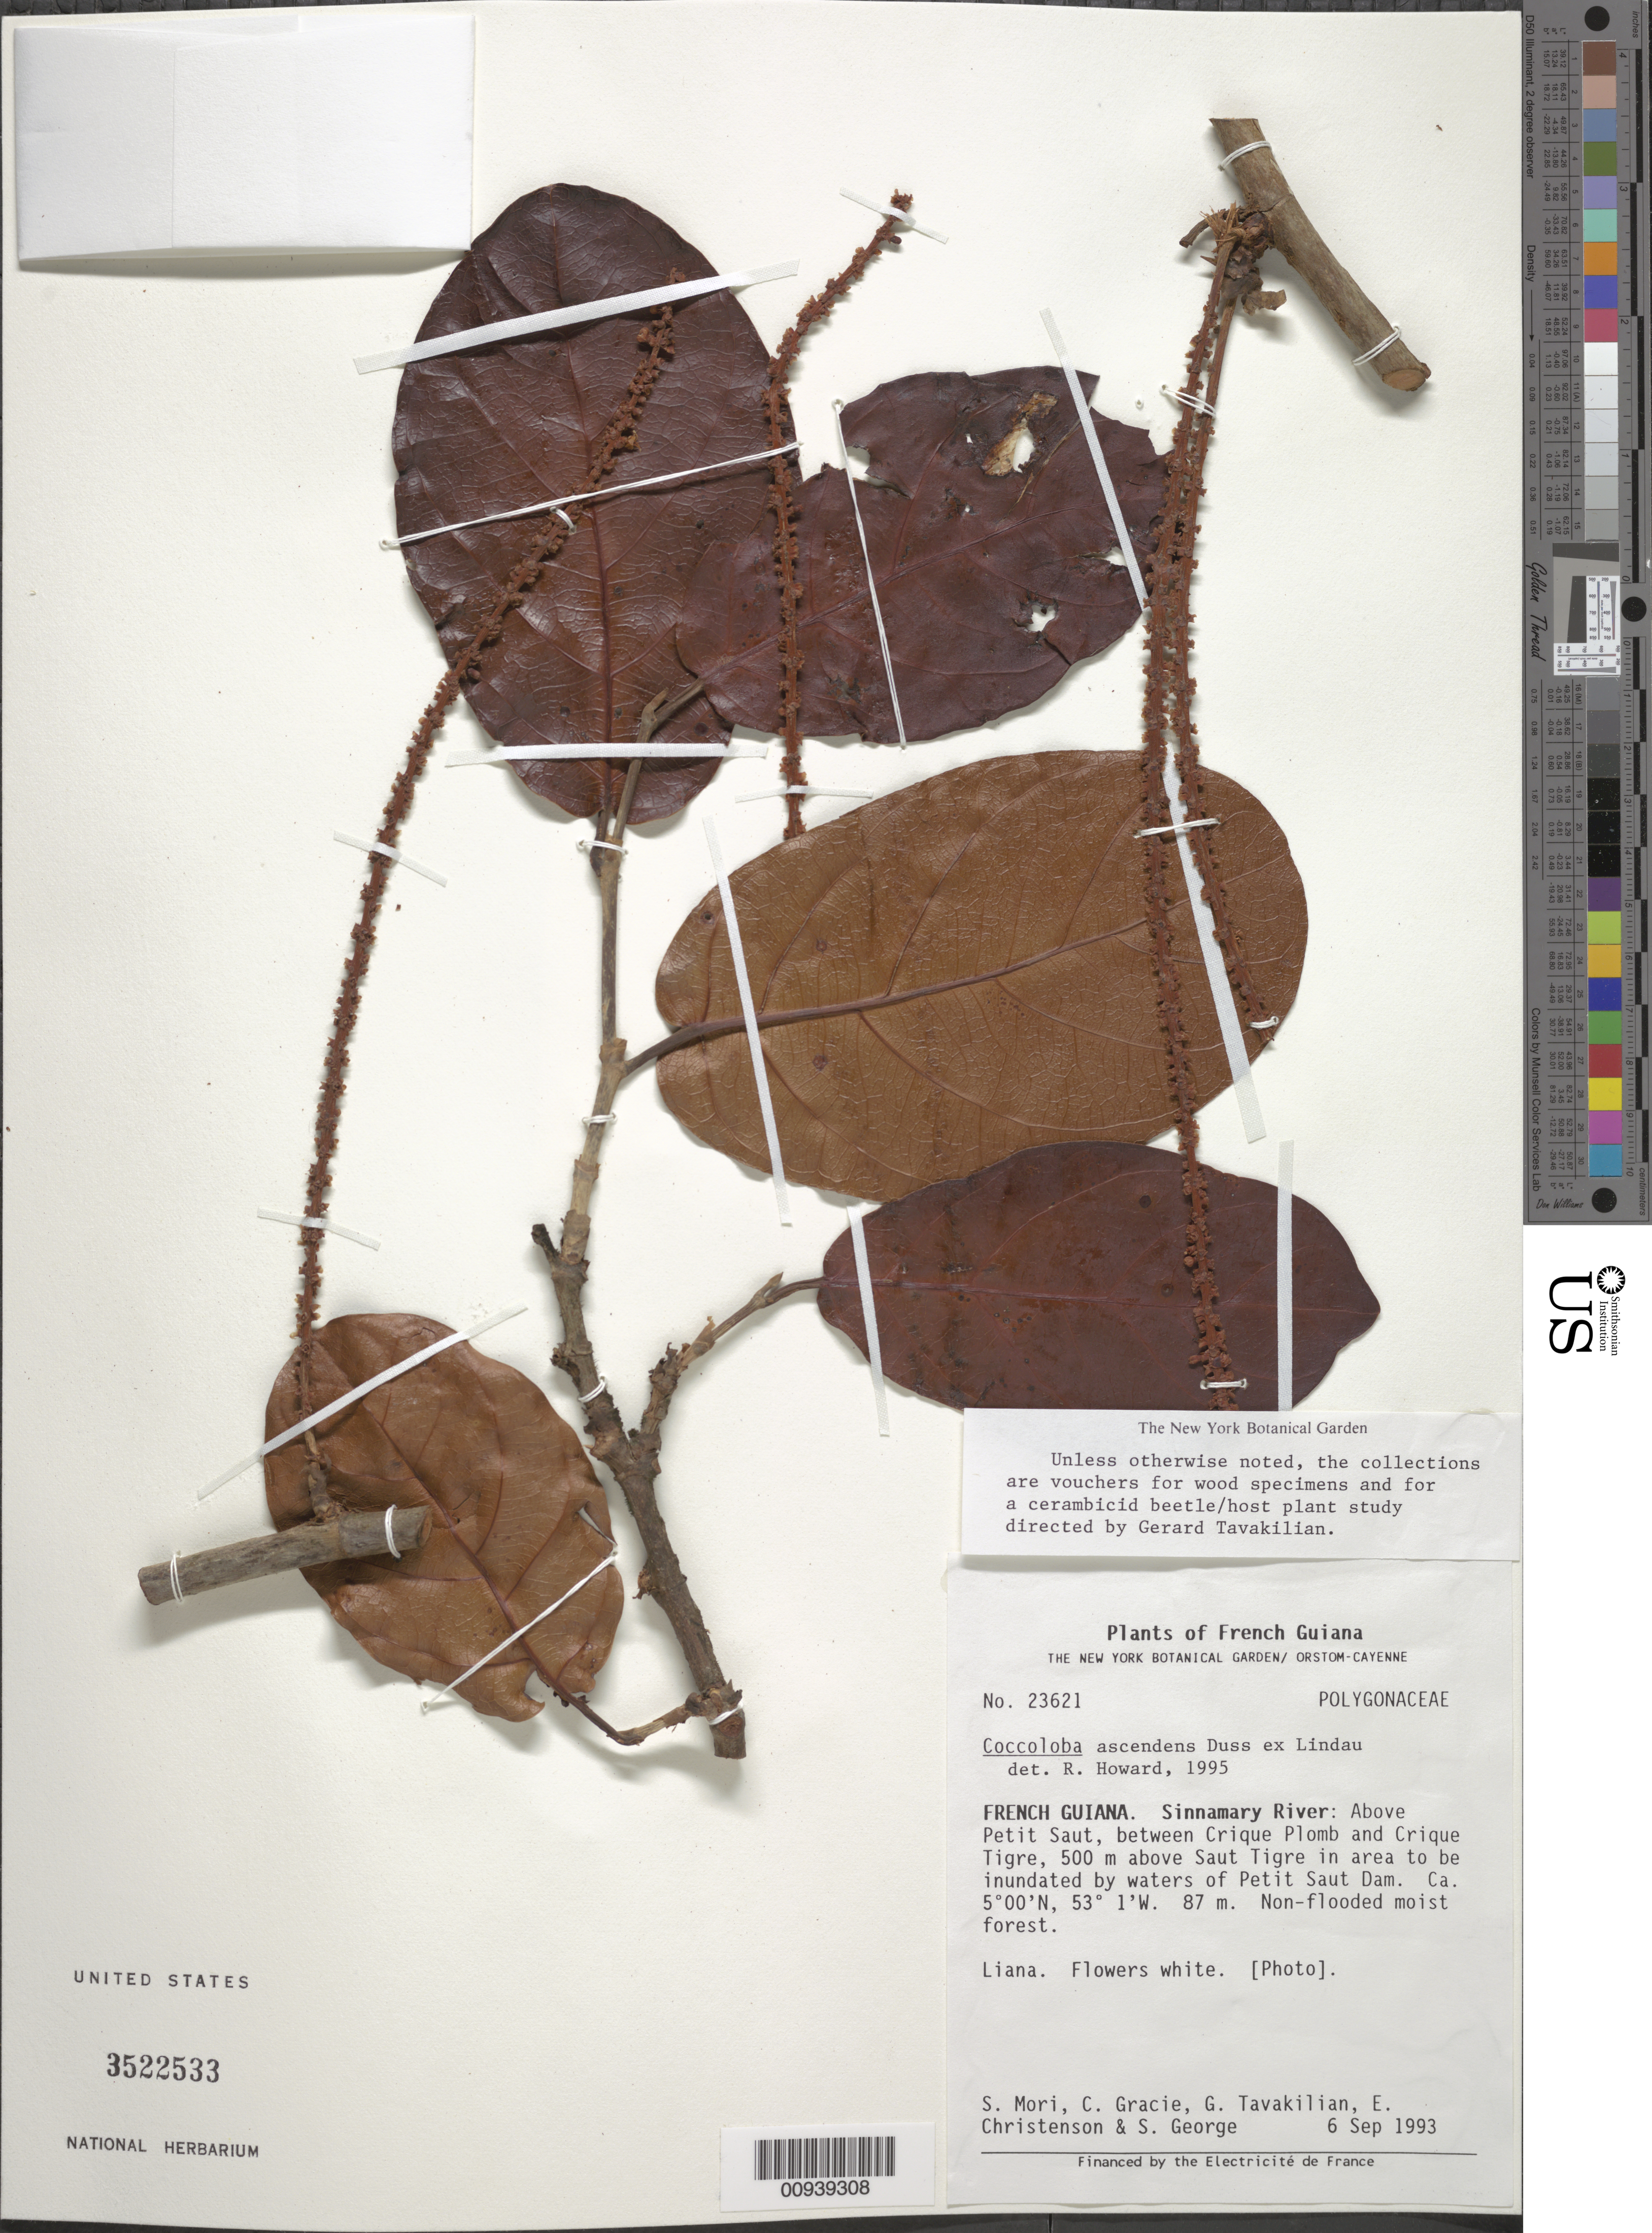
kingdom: Plantae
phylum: Tracheophyta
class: Magnoliopsida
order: Caryophyllales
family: Polygonaceae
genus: Coccoloba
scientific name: Coccoloba ascendens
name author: Duss ex Lindau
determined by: Howard, R. A.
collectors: S. Mori, C. A. Gracie, G. Tavakilian, E. Christenson & S. George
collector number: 23621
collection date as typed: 6-Sep-93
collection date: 1993-09-06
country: French Guiana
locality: Sinnamary River, above Petit Saut, between Crique Plomb and Crique Tigre, 500 m above Saut Tigre in area to be inundated by waters of Petit Saut Dam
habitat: Non-flooded moist forest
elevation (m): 87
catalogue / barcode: US 3522533